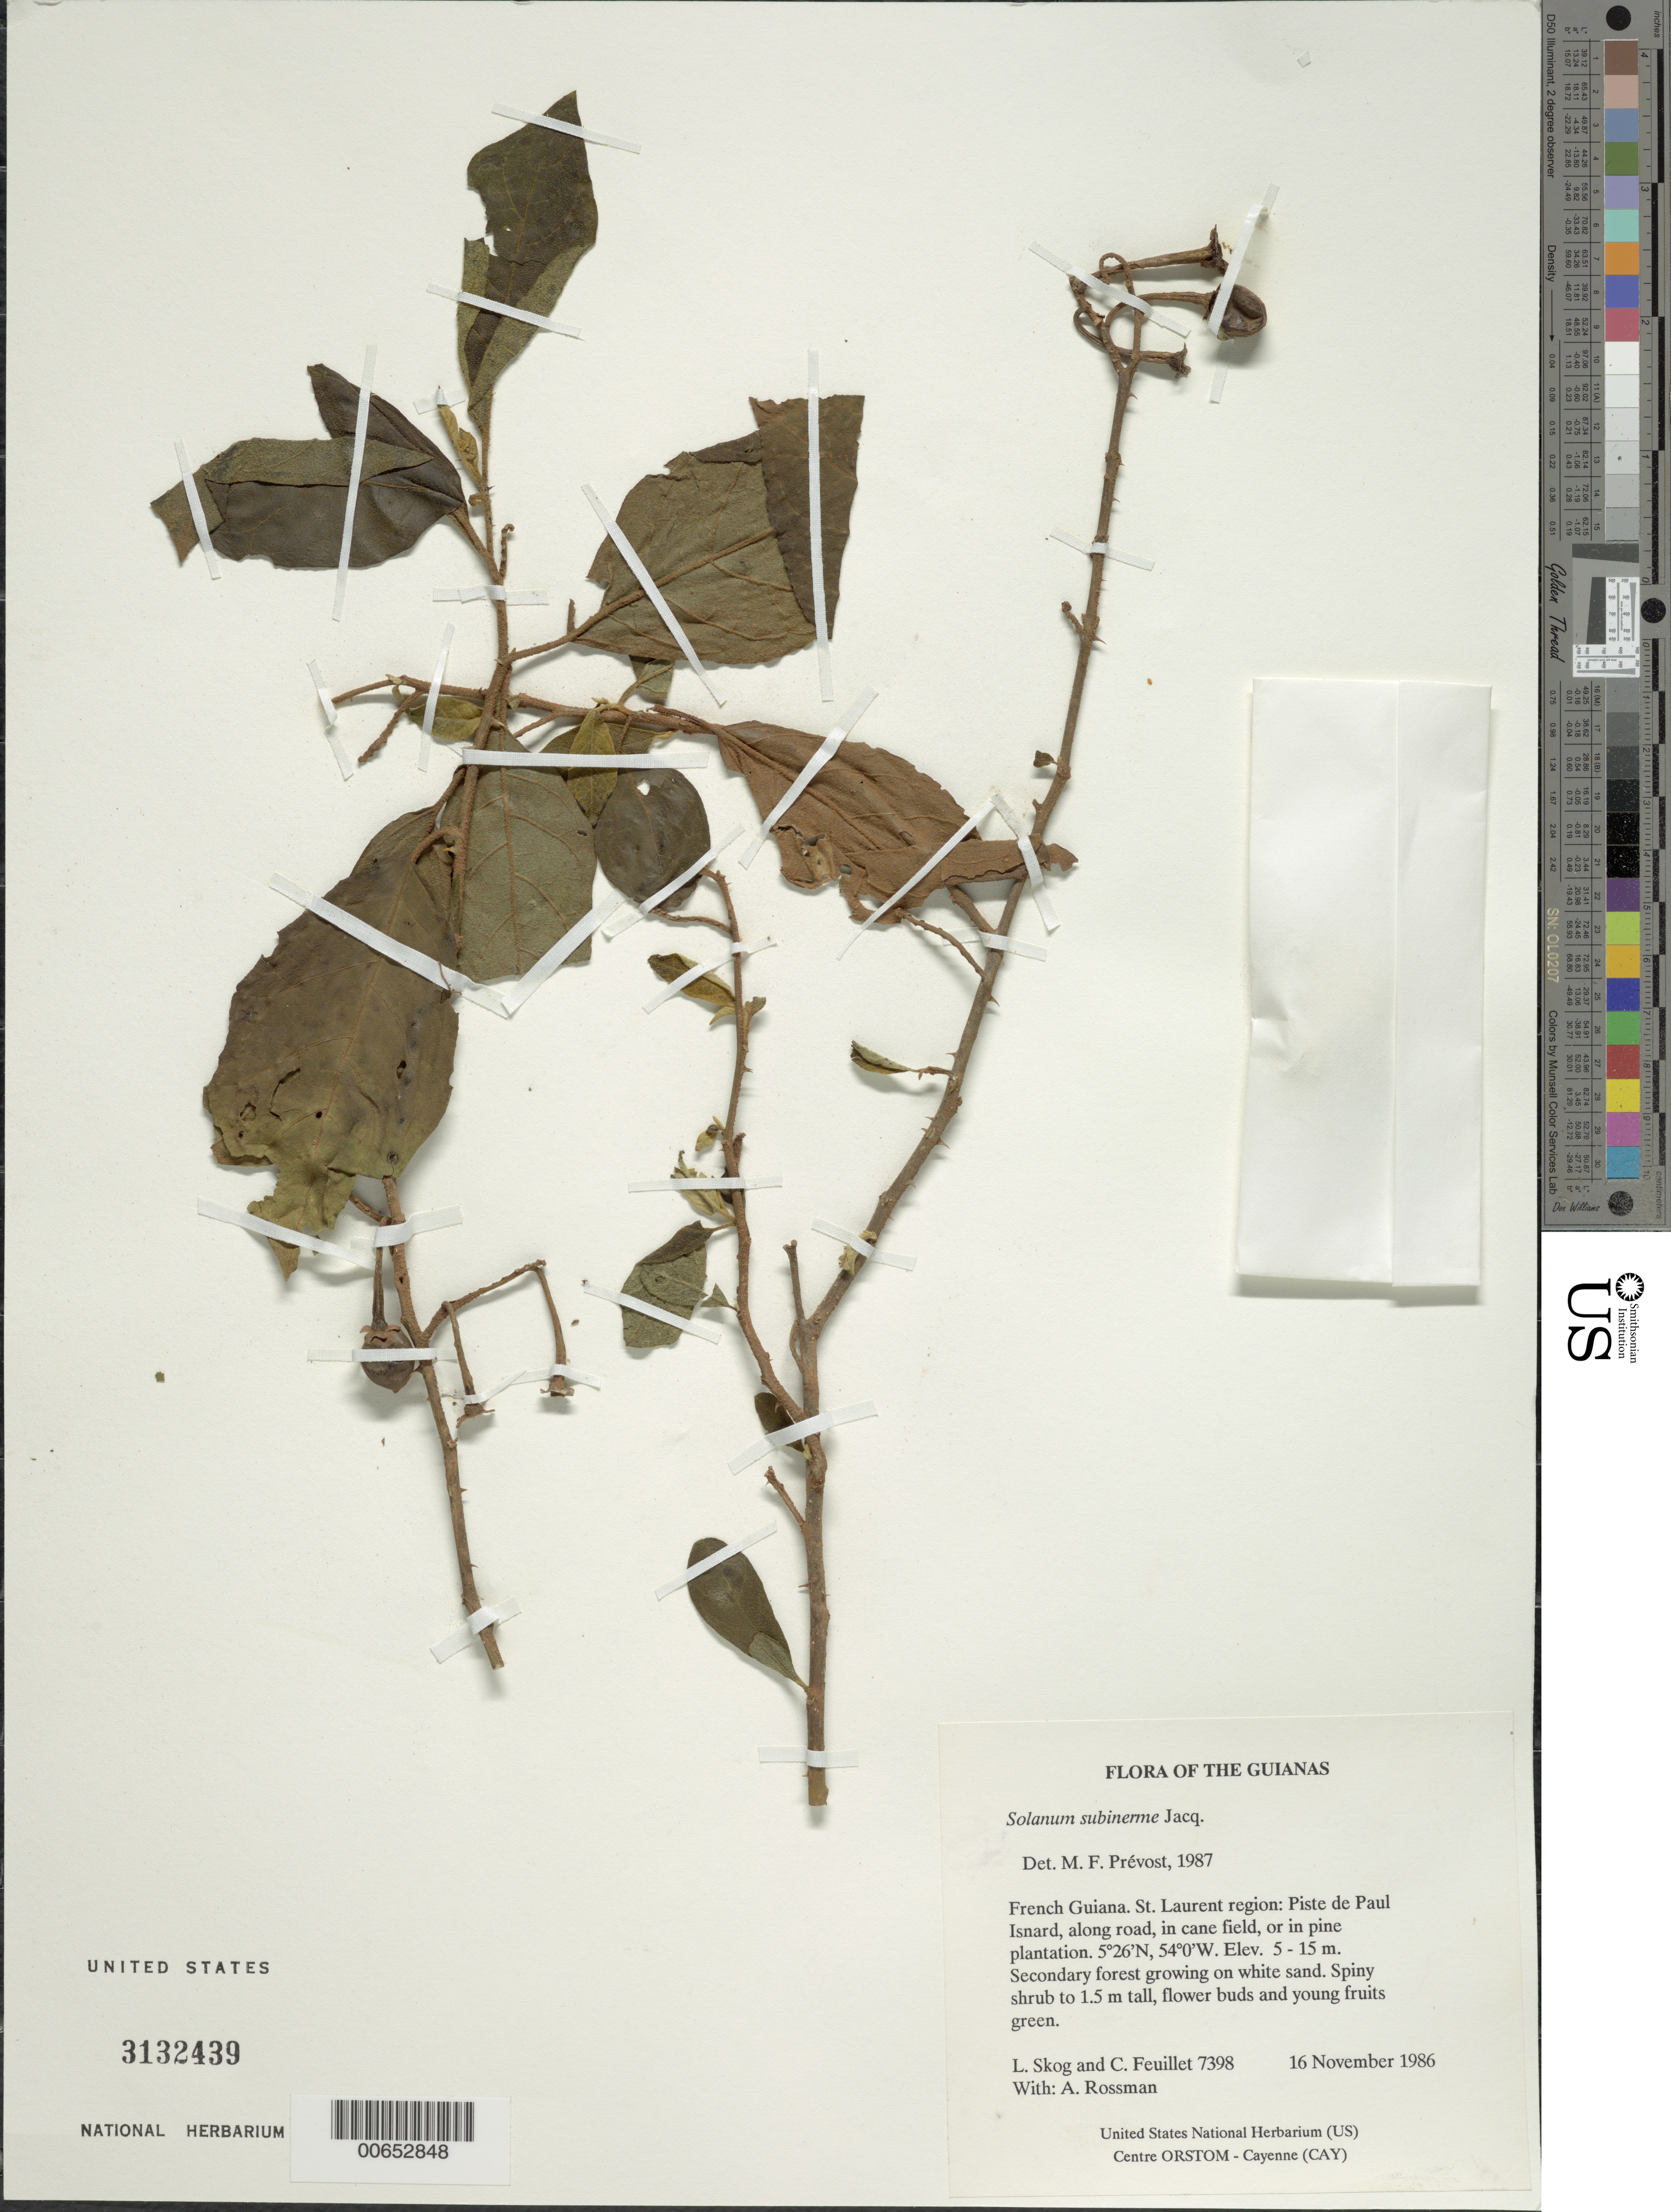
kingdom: Plantae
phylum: Tracheophyta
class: Magnoliopsida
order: Solanales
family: Solanaceae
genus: Solanum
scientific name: Solanum subinerme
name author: Jacq.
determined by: Prévost, M.-F.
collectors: L. E. Skog, C. Feuillet & A. Rossman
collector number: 7398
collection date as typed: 11 Nov 1986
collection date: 1986-11-11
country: French Guiana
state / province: Saint-Laurent-du-Maroni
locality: Piste de Paul Isnard, along road, in cane field, or in pine plantation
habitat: Secondary forest growing on white sand.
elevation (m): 5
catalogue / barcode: US 3132439